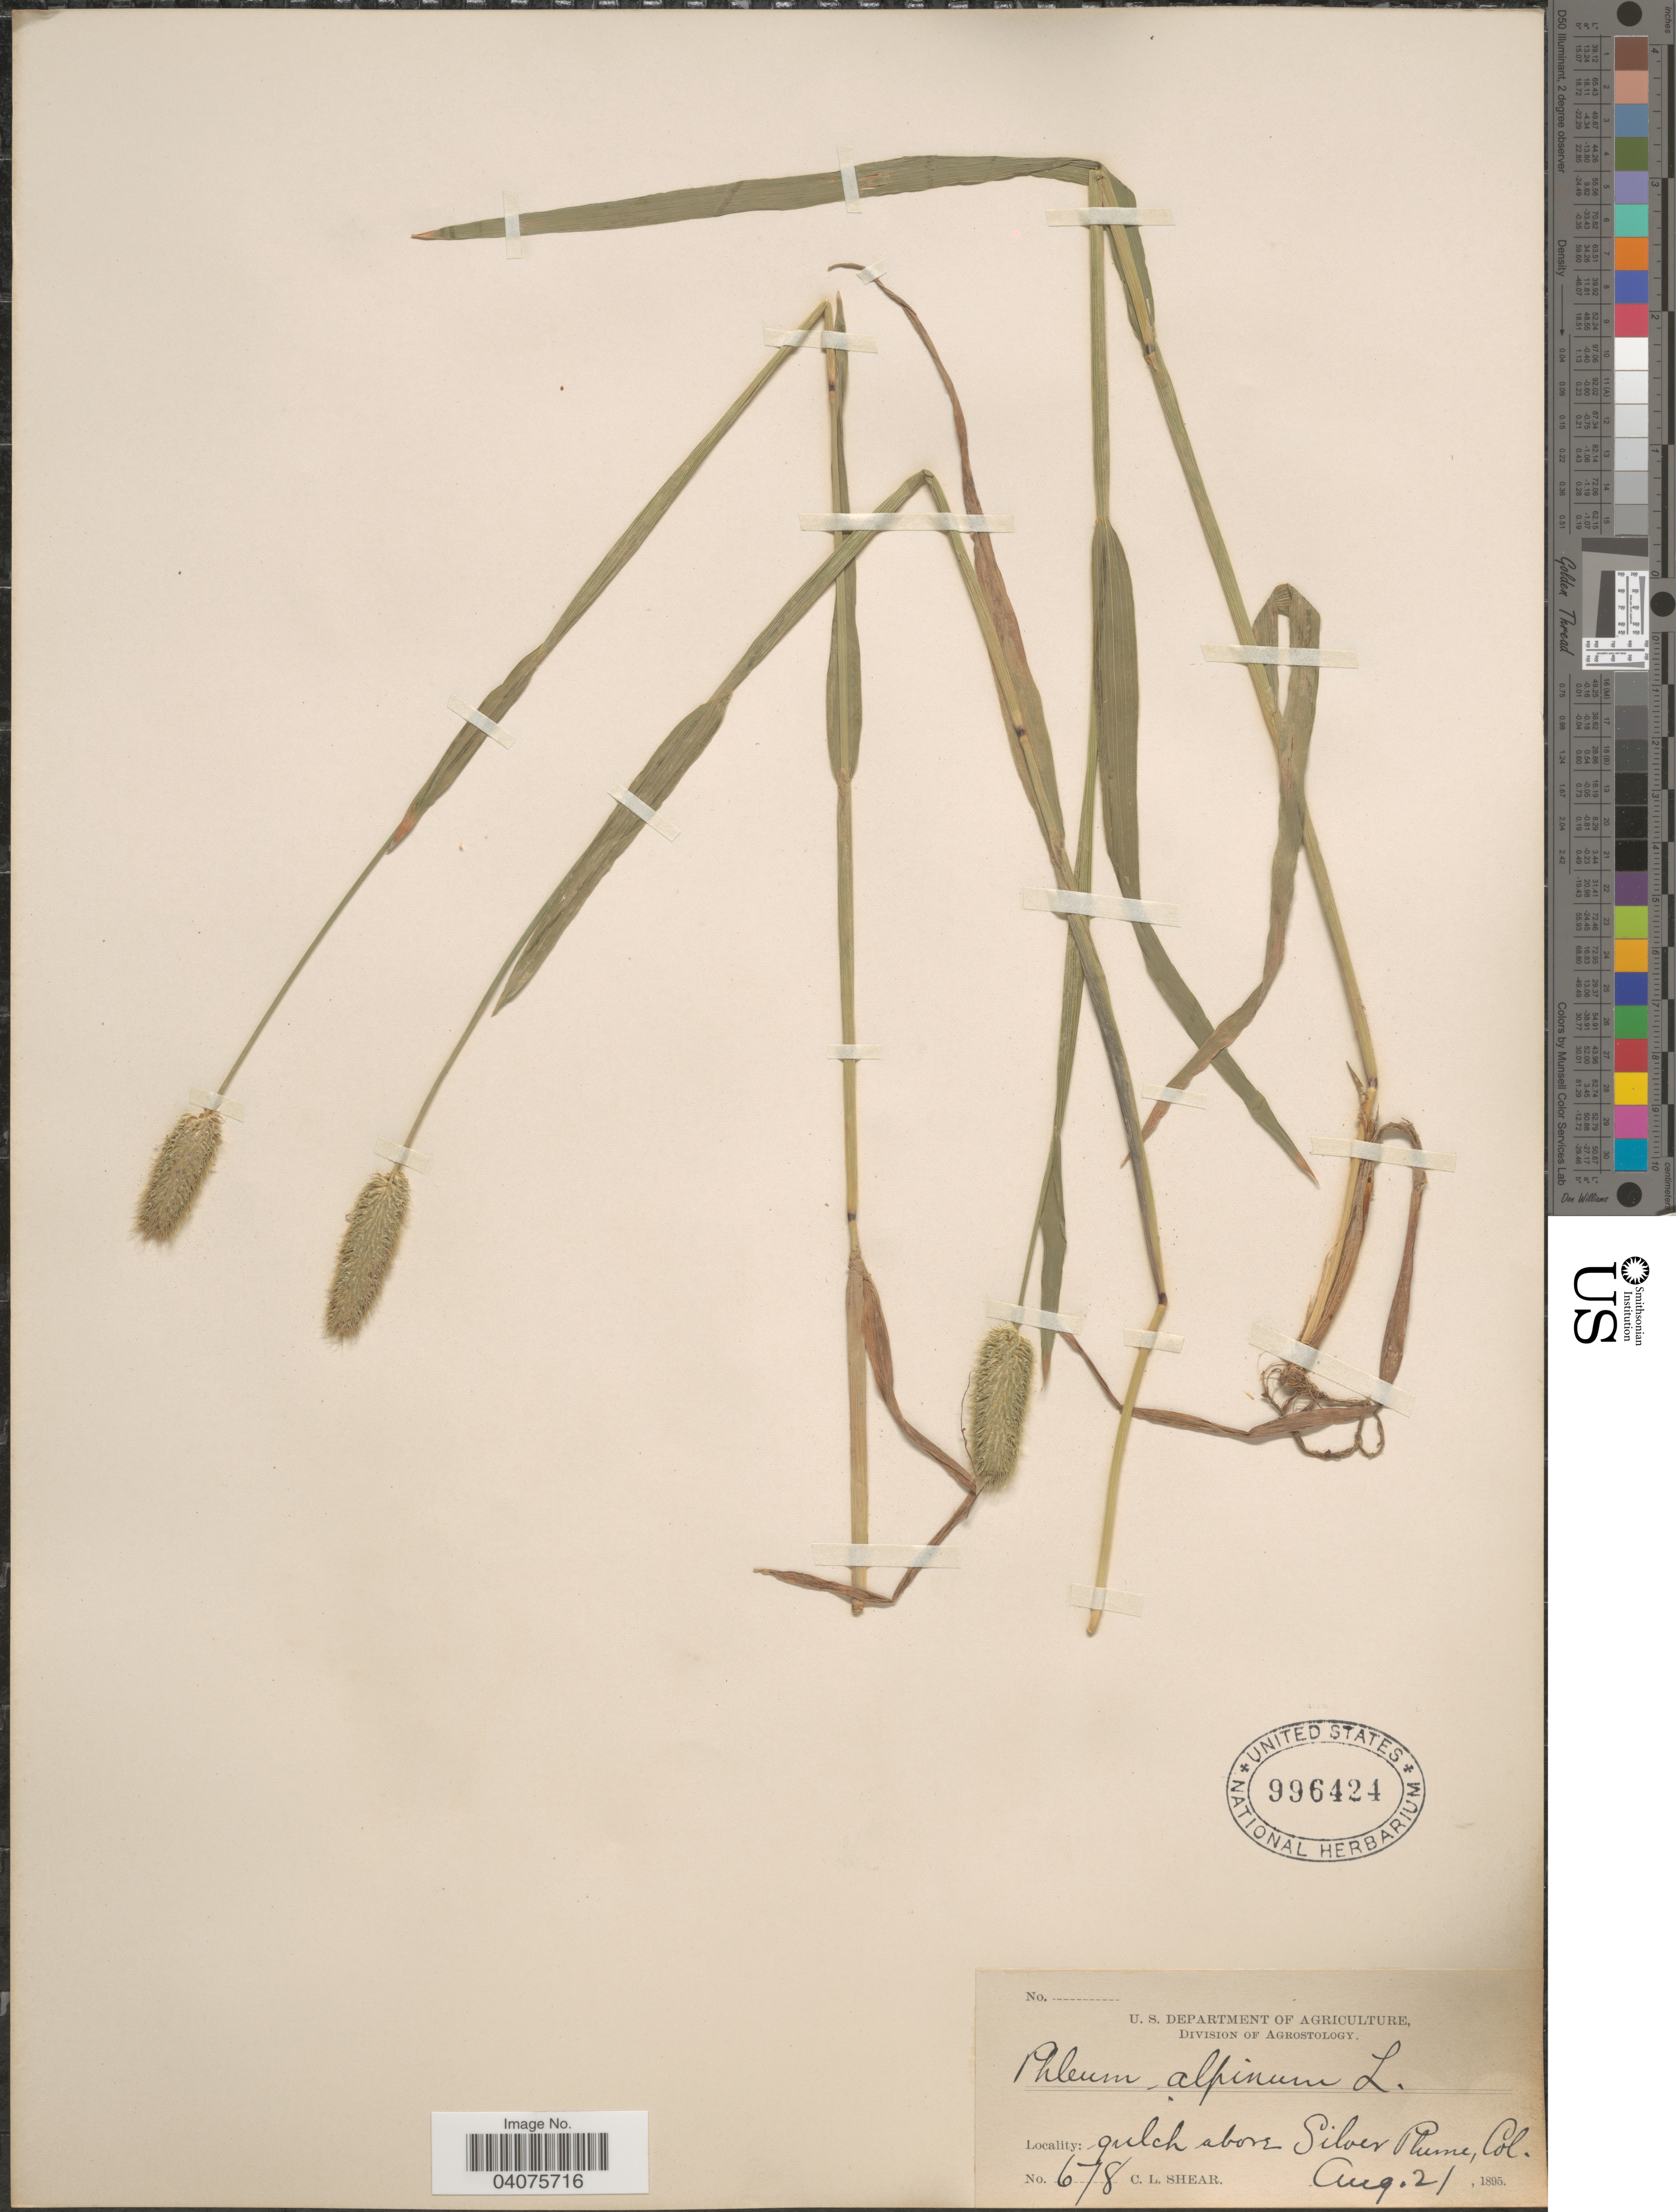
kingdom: Plantae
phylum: Tracheophyta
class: Liliopsida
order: Poales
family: Poaceae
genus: Phleum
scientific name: Phleum alpinum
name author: L.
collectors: C. L. Shear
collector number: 678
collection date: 1895-08-21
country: United States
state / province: Colorado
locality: Gulch above Silver Plume.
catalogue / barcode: US 996424